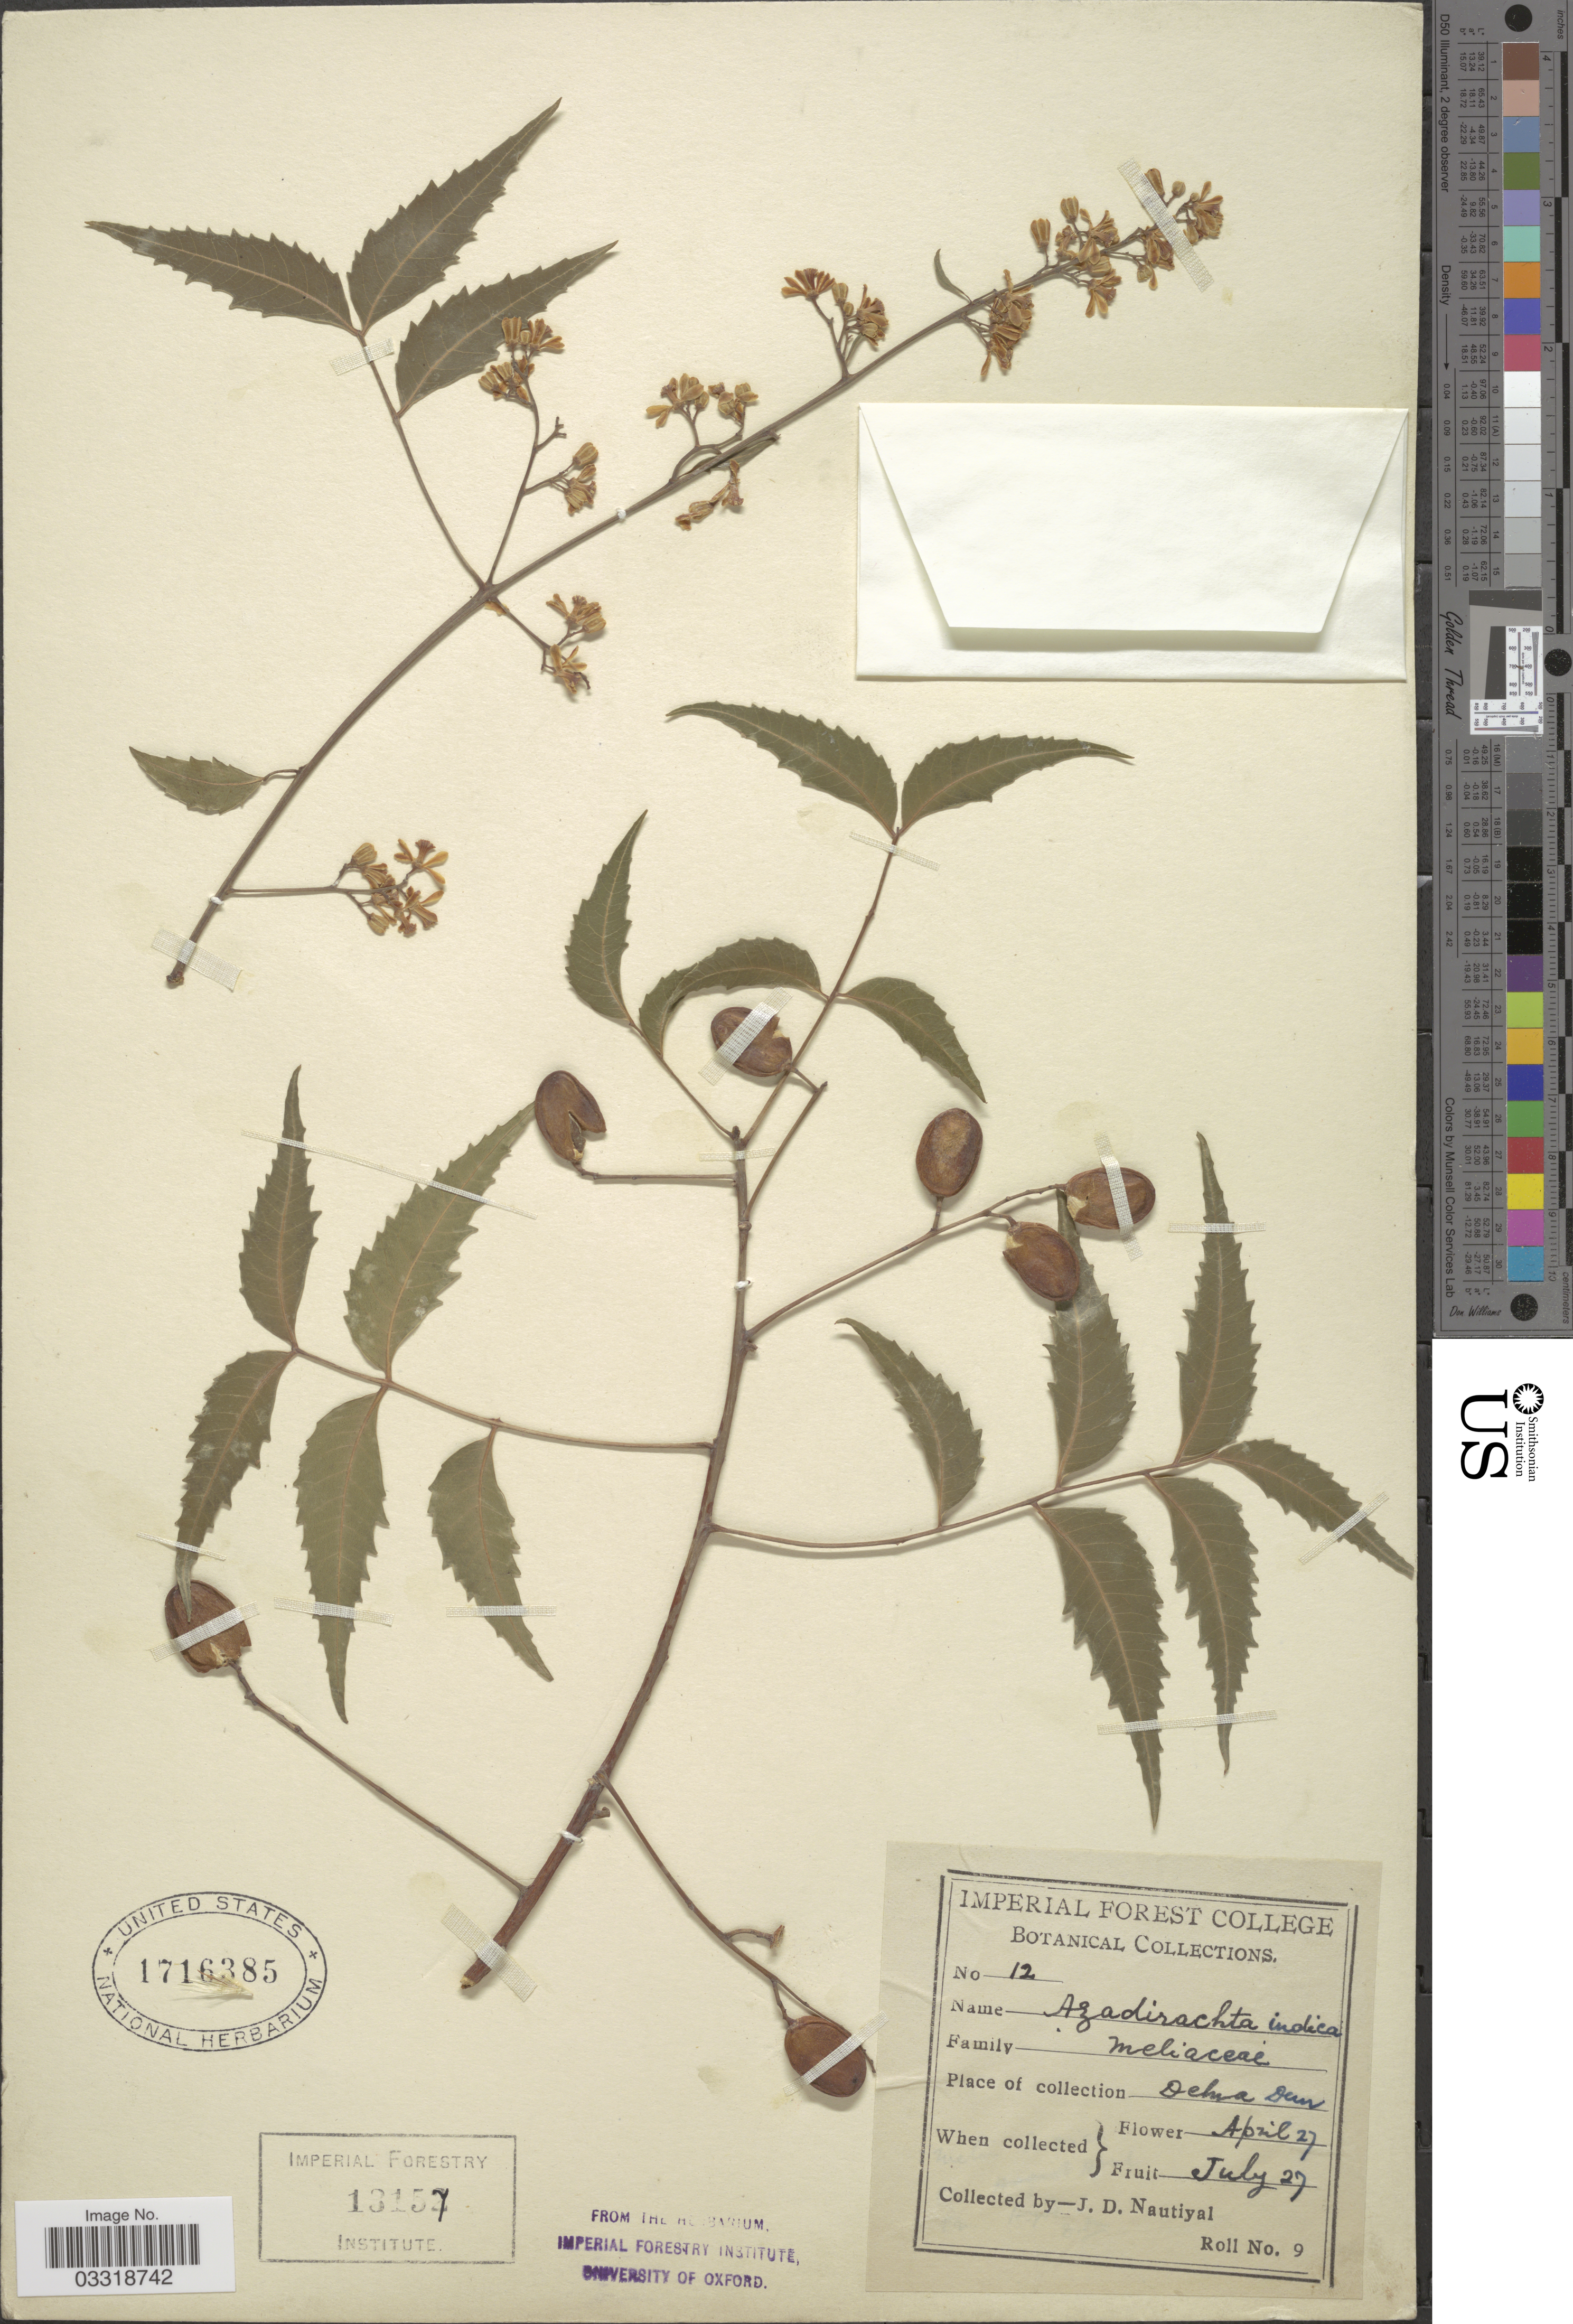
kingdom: Plantae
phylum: Tracheophyta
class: Magnoliopsida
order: Sapindales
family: Meliaceae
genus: Azadirachta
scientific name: Azadirachta indica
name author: A. Juss.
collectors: J. Nautiyal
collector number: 12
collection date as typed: Transcribed d/m/y: /4/27 to /7/27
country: India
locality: Dehra Dun.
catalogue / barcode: US 1716385